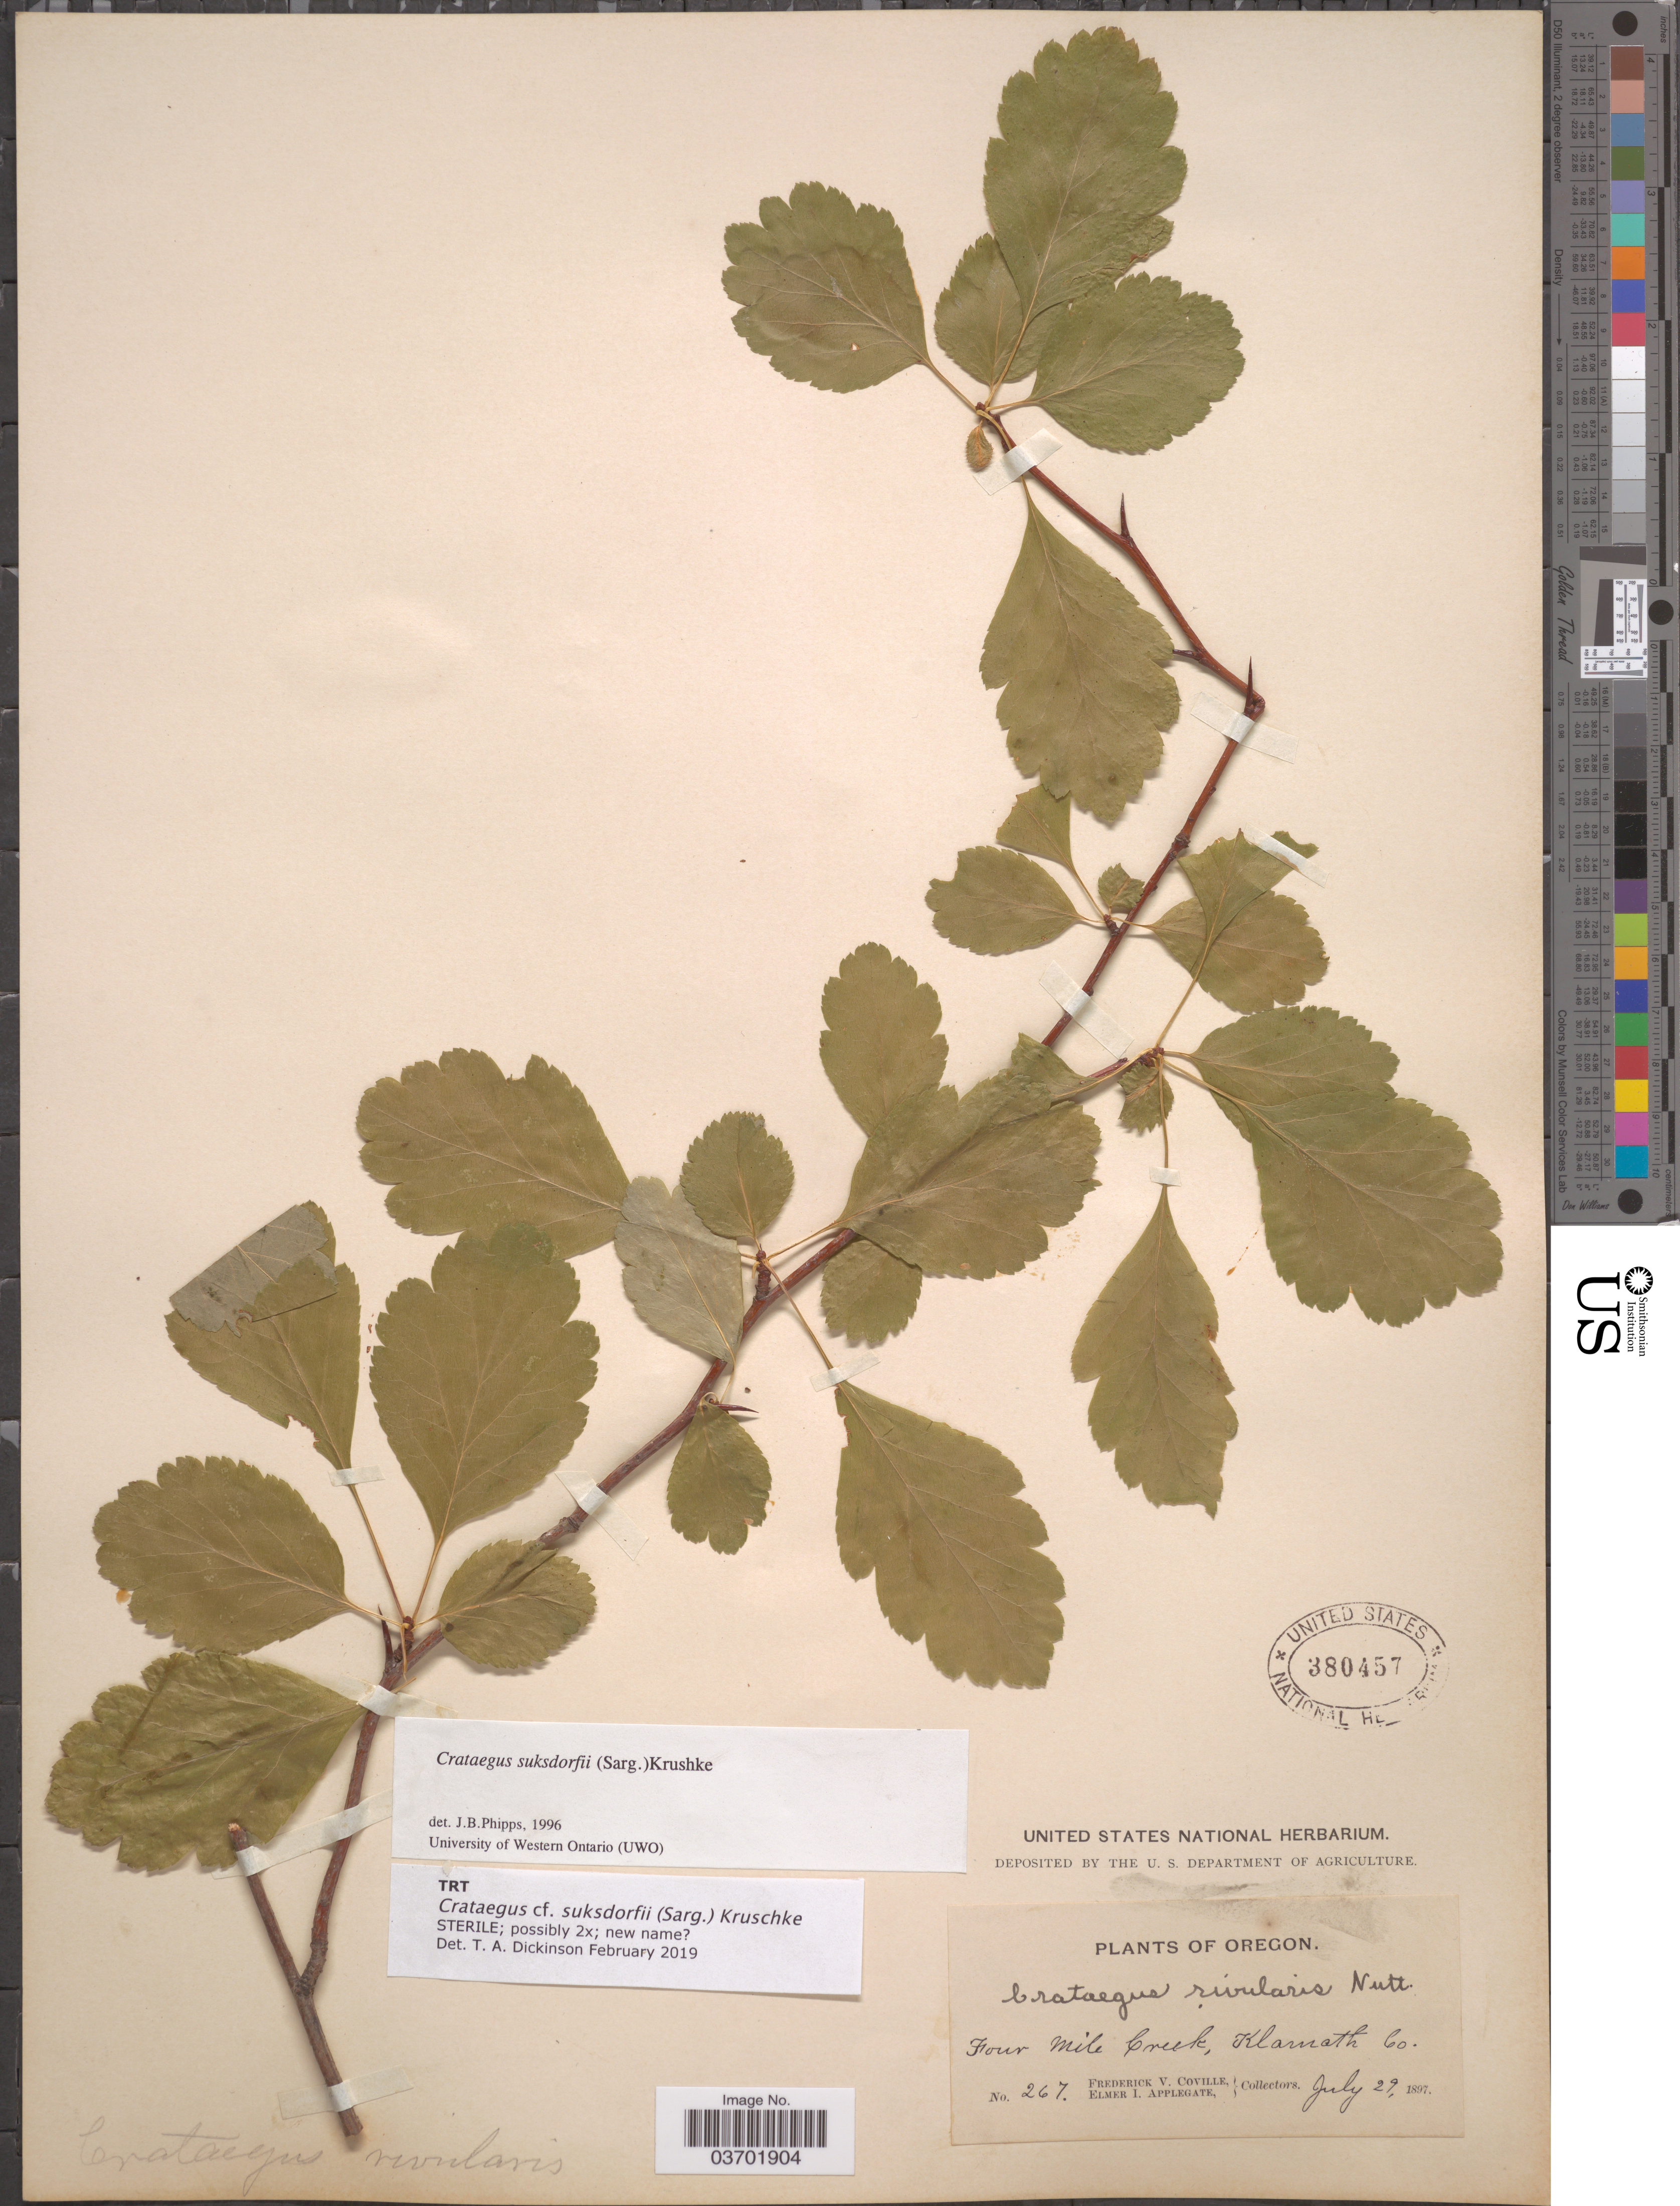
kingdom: Plantae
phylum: Tracheophyta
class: Magnoliopsida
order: Rosales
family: Rosaceae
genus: Crataegus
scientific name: Crataegus suksdorfii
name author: (Sarg.) Kruschke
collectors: F. V. Coville & E. I. Applegate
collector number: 267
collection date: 1897-07-29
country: United States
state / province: Oregon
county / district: Klamath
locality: Four Mile Creek, Klamath Co.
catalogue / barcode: US 380457